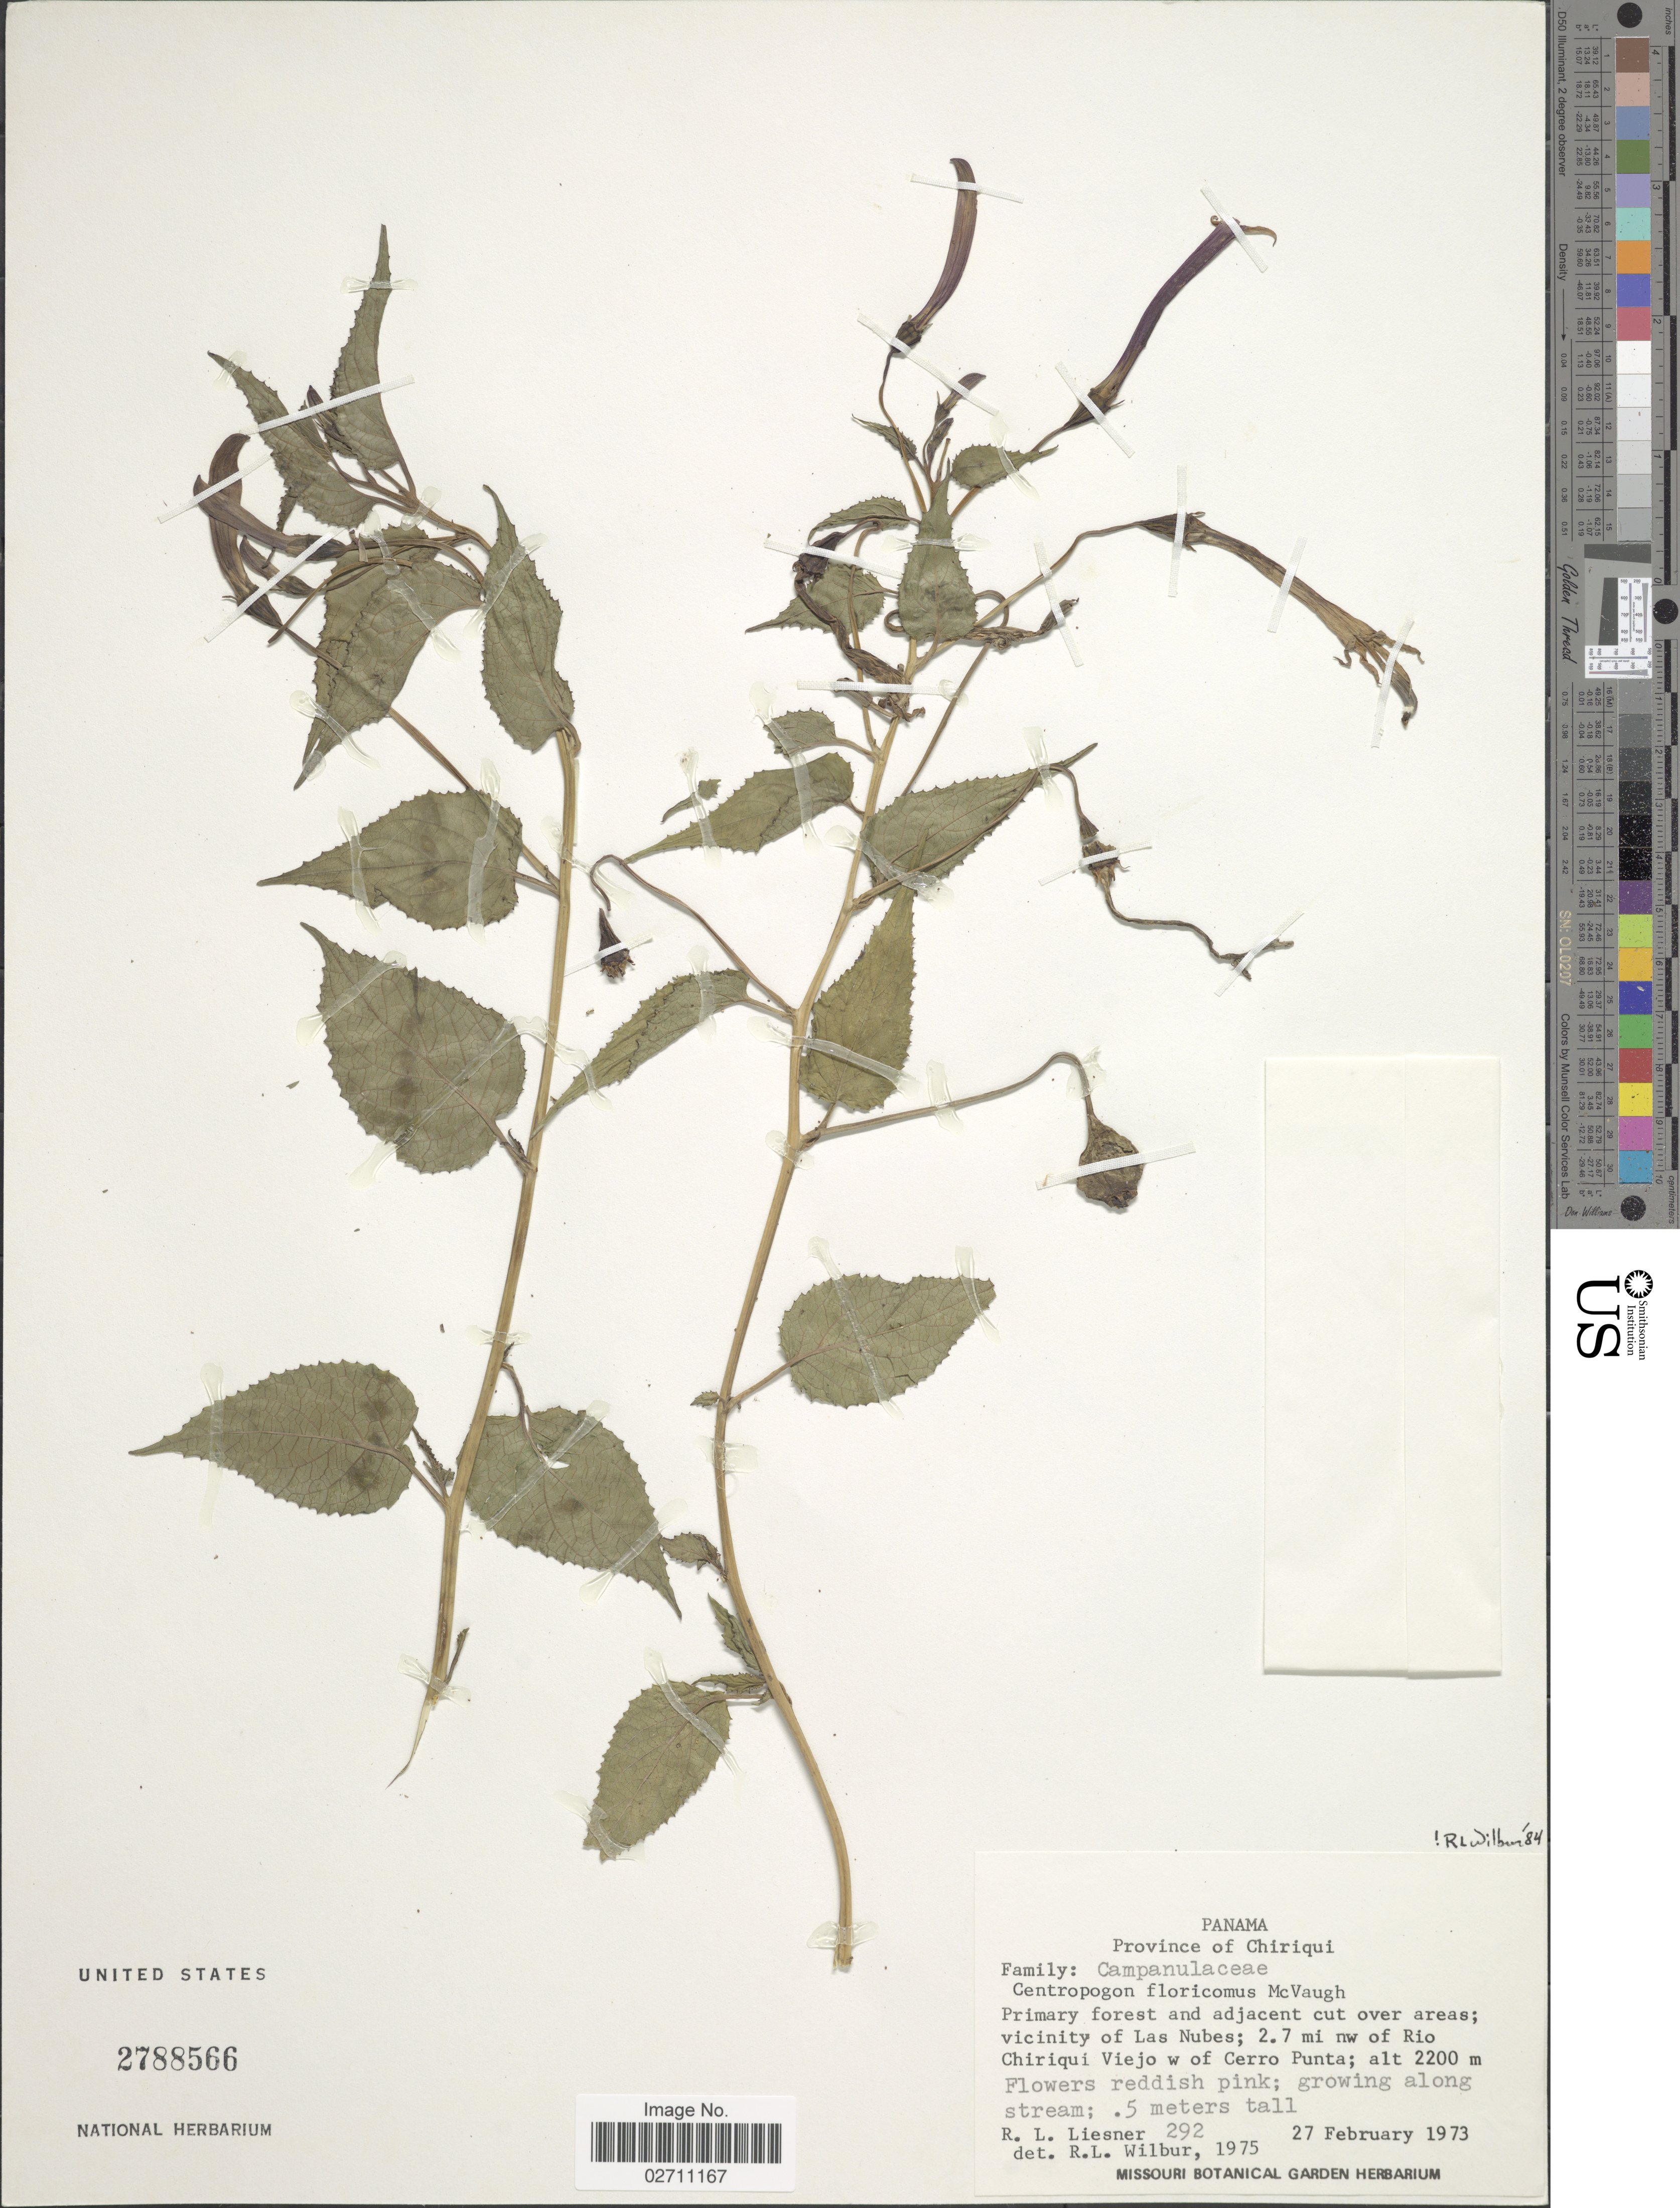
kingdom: Plantae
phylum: Tracheophyta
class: Magnoliopsida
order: Asterales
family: Campanulaceae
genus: Centropogon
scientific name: Centropogon floricomus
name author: McVaugh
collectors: R. L. Liesner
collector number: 292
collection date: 1973-02-27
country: Panama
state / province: Chiriqui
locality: Primaru forest and adjacent cut over areas; vicinity of Las Nubes; 2.7 mi nw of Rio Chiriqui Viejo w of Cerro Punta; along stream.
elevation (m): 2200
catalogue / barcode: US 2788566